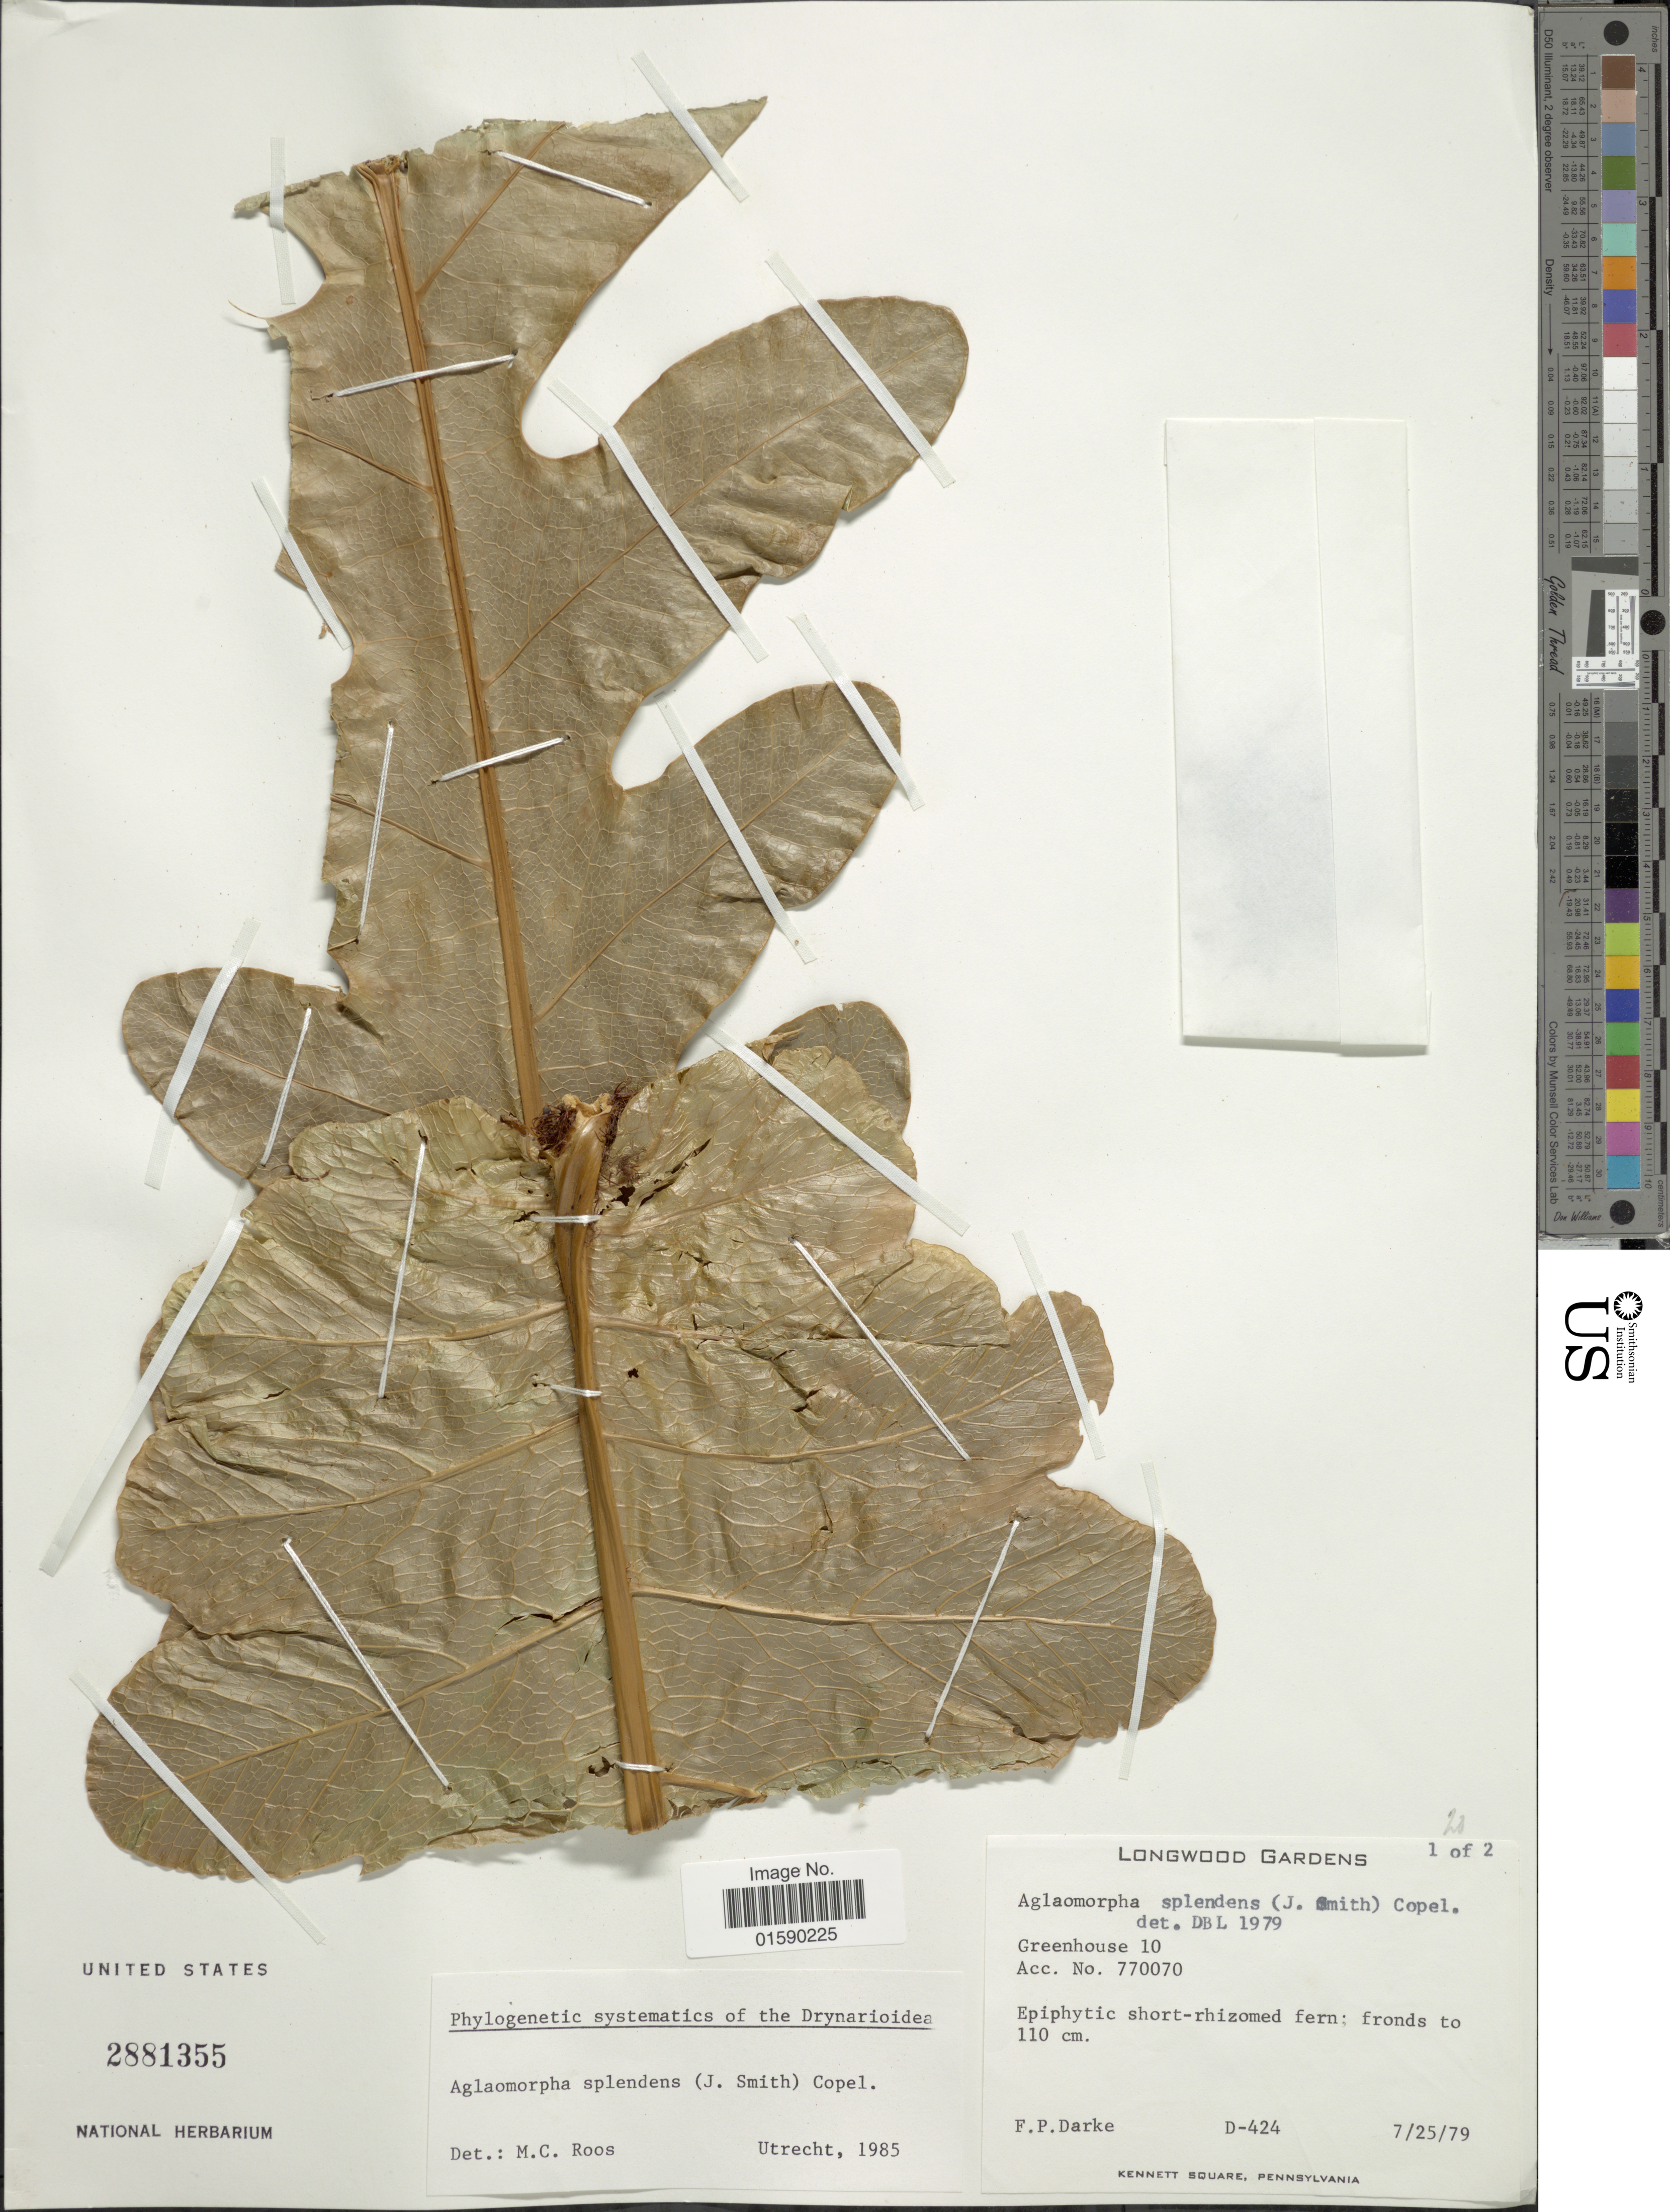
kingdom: Plantae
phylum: Tracheophyta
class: Polypodiopsida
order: Polypodiales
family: Polypodiaceae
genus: Aglaomorpha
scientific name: Aglaomorpha splendens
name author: (J. Sm.) Copel.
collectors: F. Darke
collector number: D-424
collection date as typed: Transcribed d/m/y: 25/7/79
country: United States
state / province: Pennsylvania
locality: Longwood Gardens, Greenhouse 10.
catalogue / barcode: US 2881355